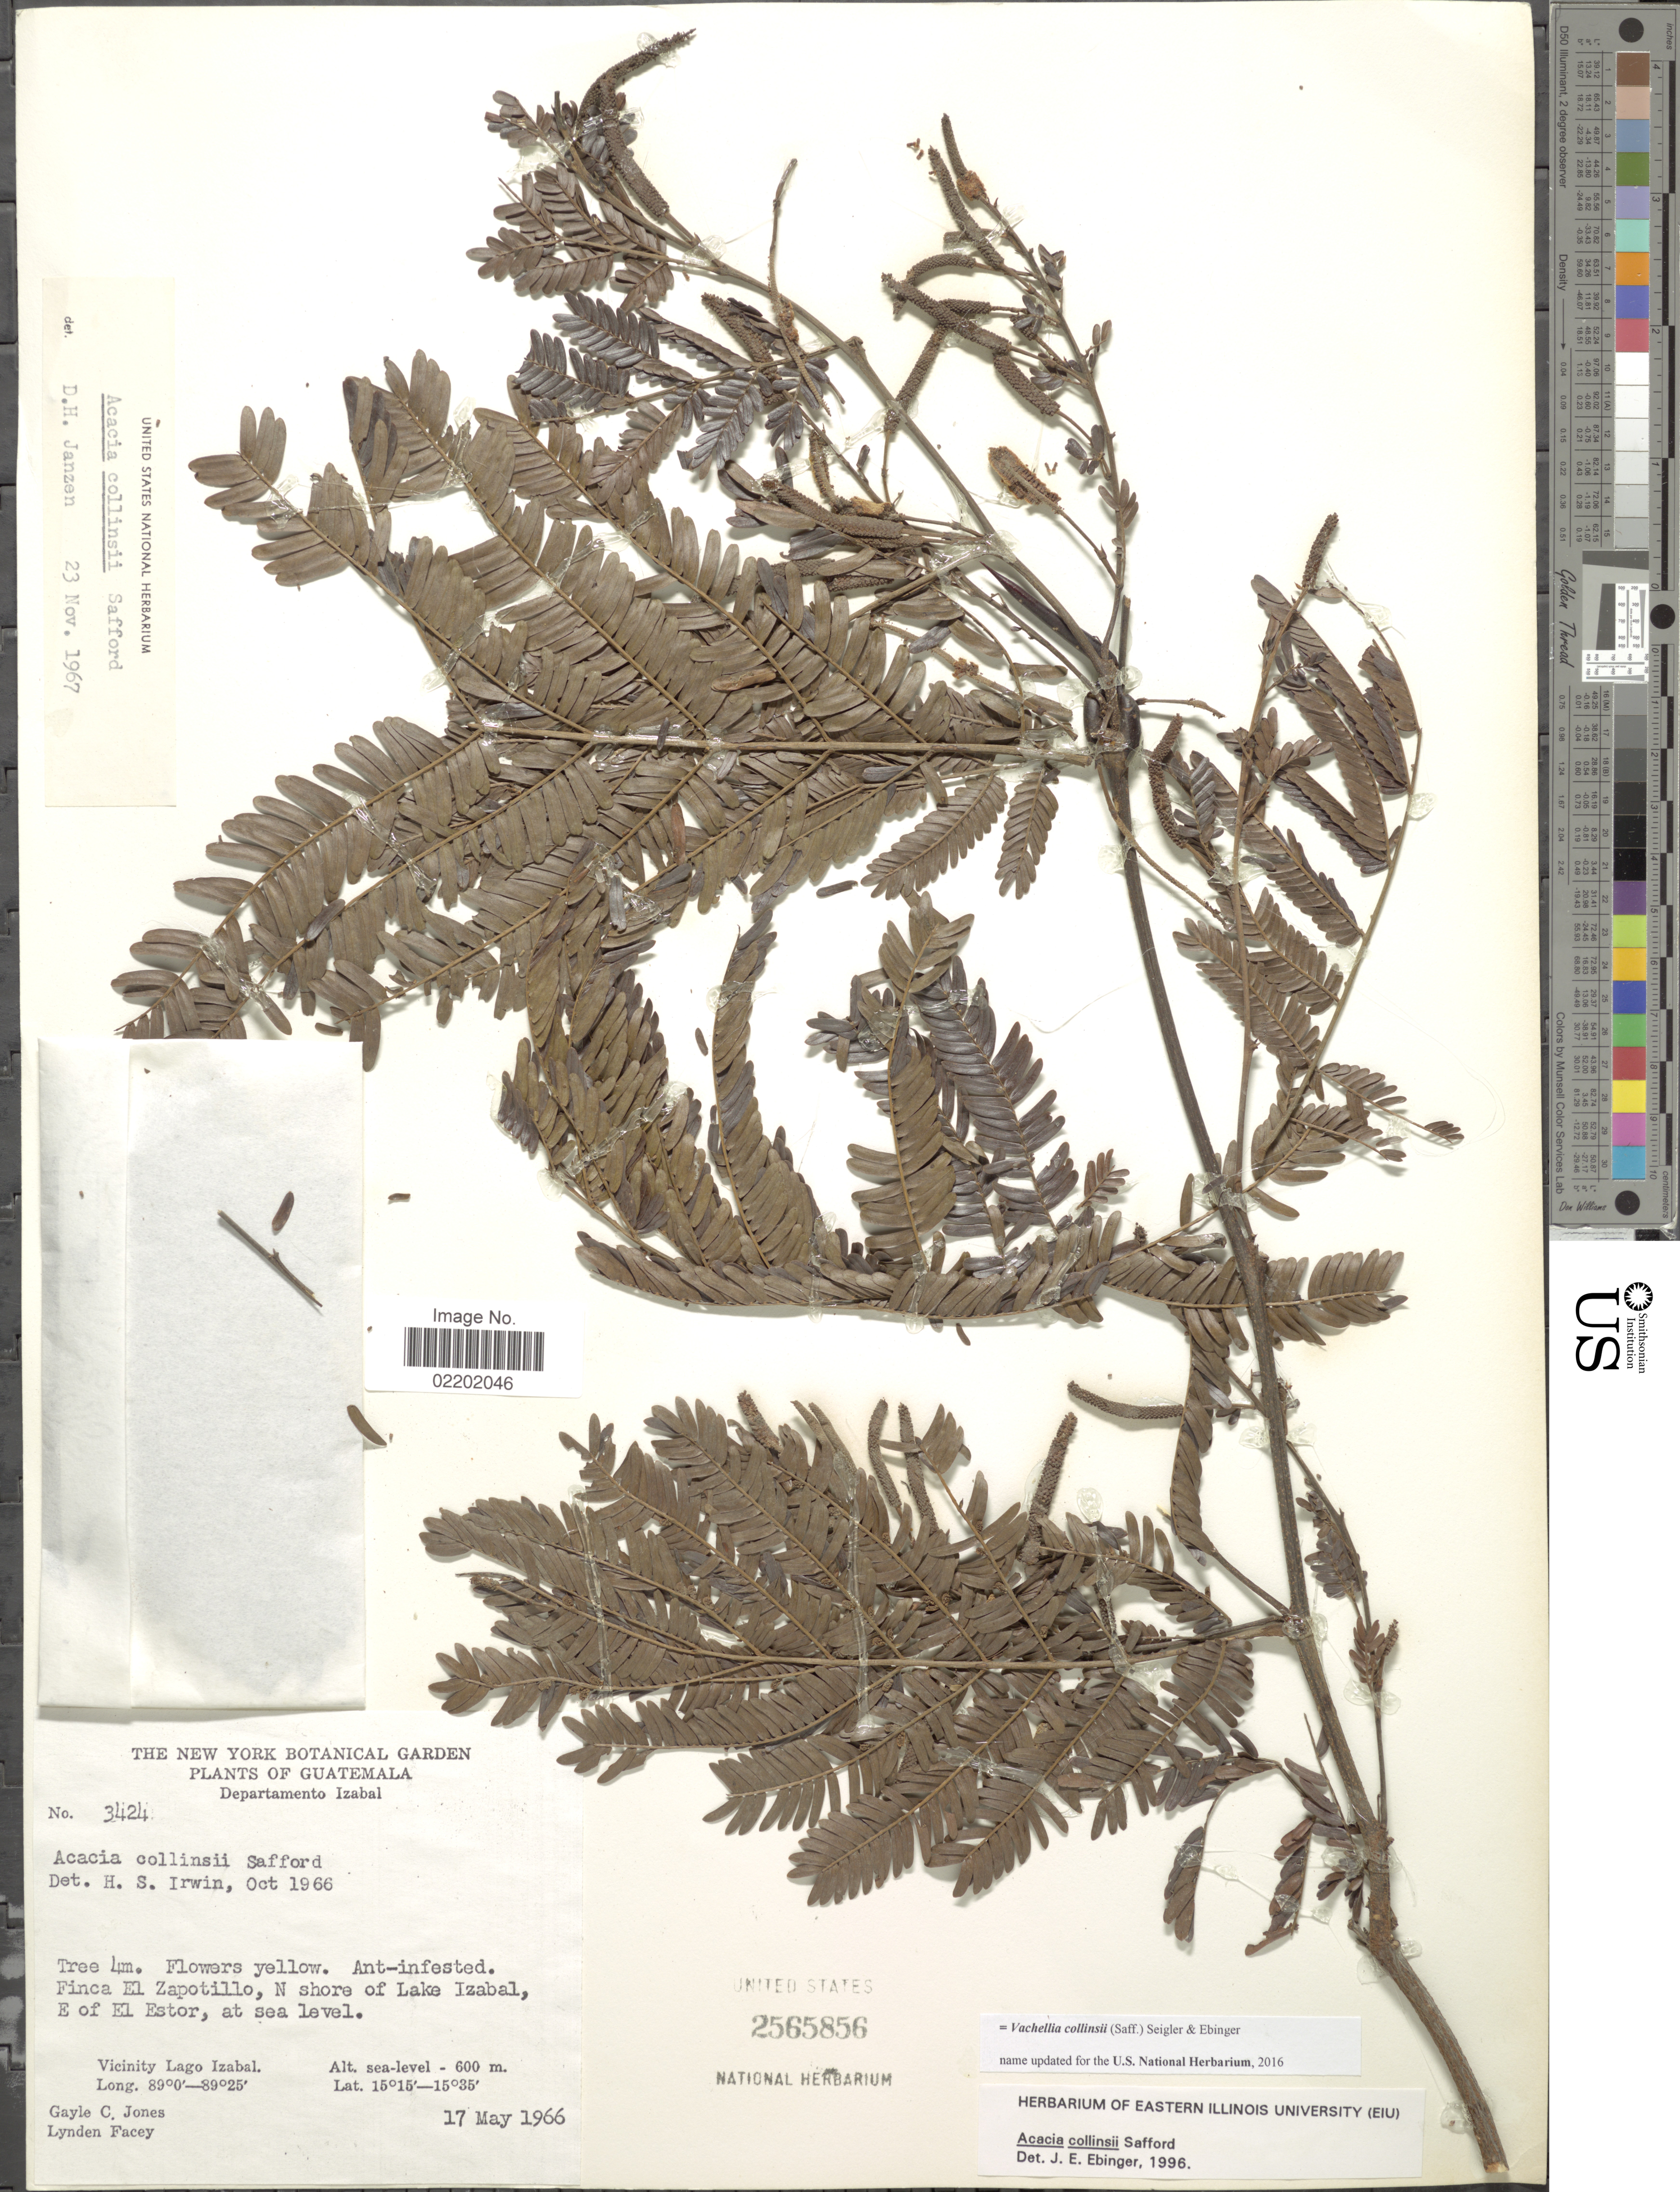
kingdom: Plantae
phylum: Tracheophyta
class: Magnoliopsida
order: Fabales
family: Fabaceae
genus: Vachellia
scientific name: Vachellia collinsii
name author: (Saff.) Seigler & Ebinger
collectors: G. C. Jones & L. Facey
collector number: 3424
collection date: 1966-05-17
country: Guatemala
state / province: Izabal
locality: Departamento Izabal, Finca El Zapotillo, N shore of Lake Izabal, E of El Estor, Vicinity Lago Izabal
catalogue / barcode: US 2565856